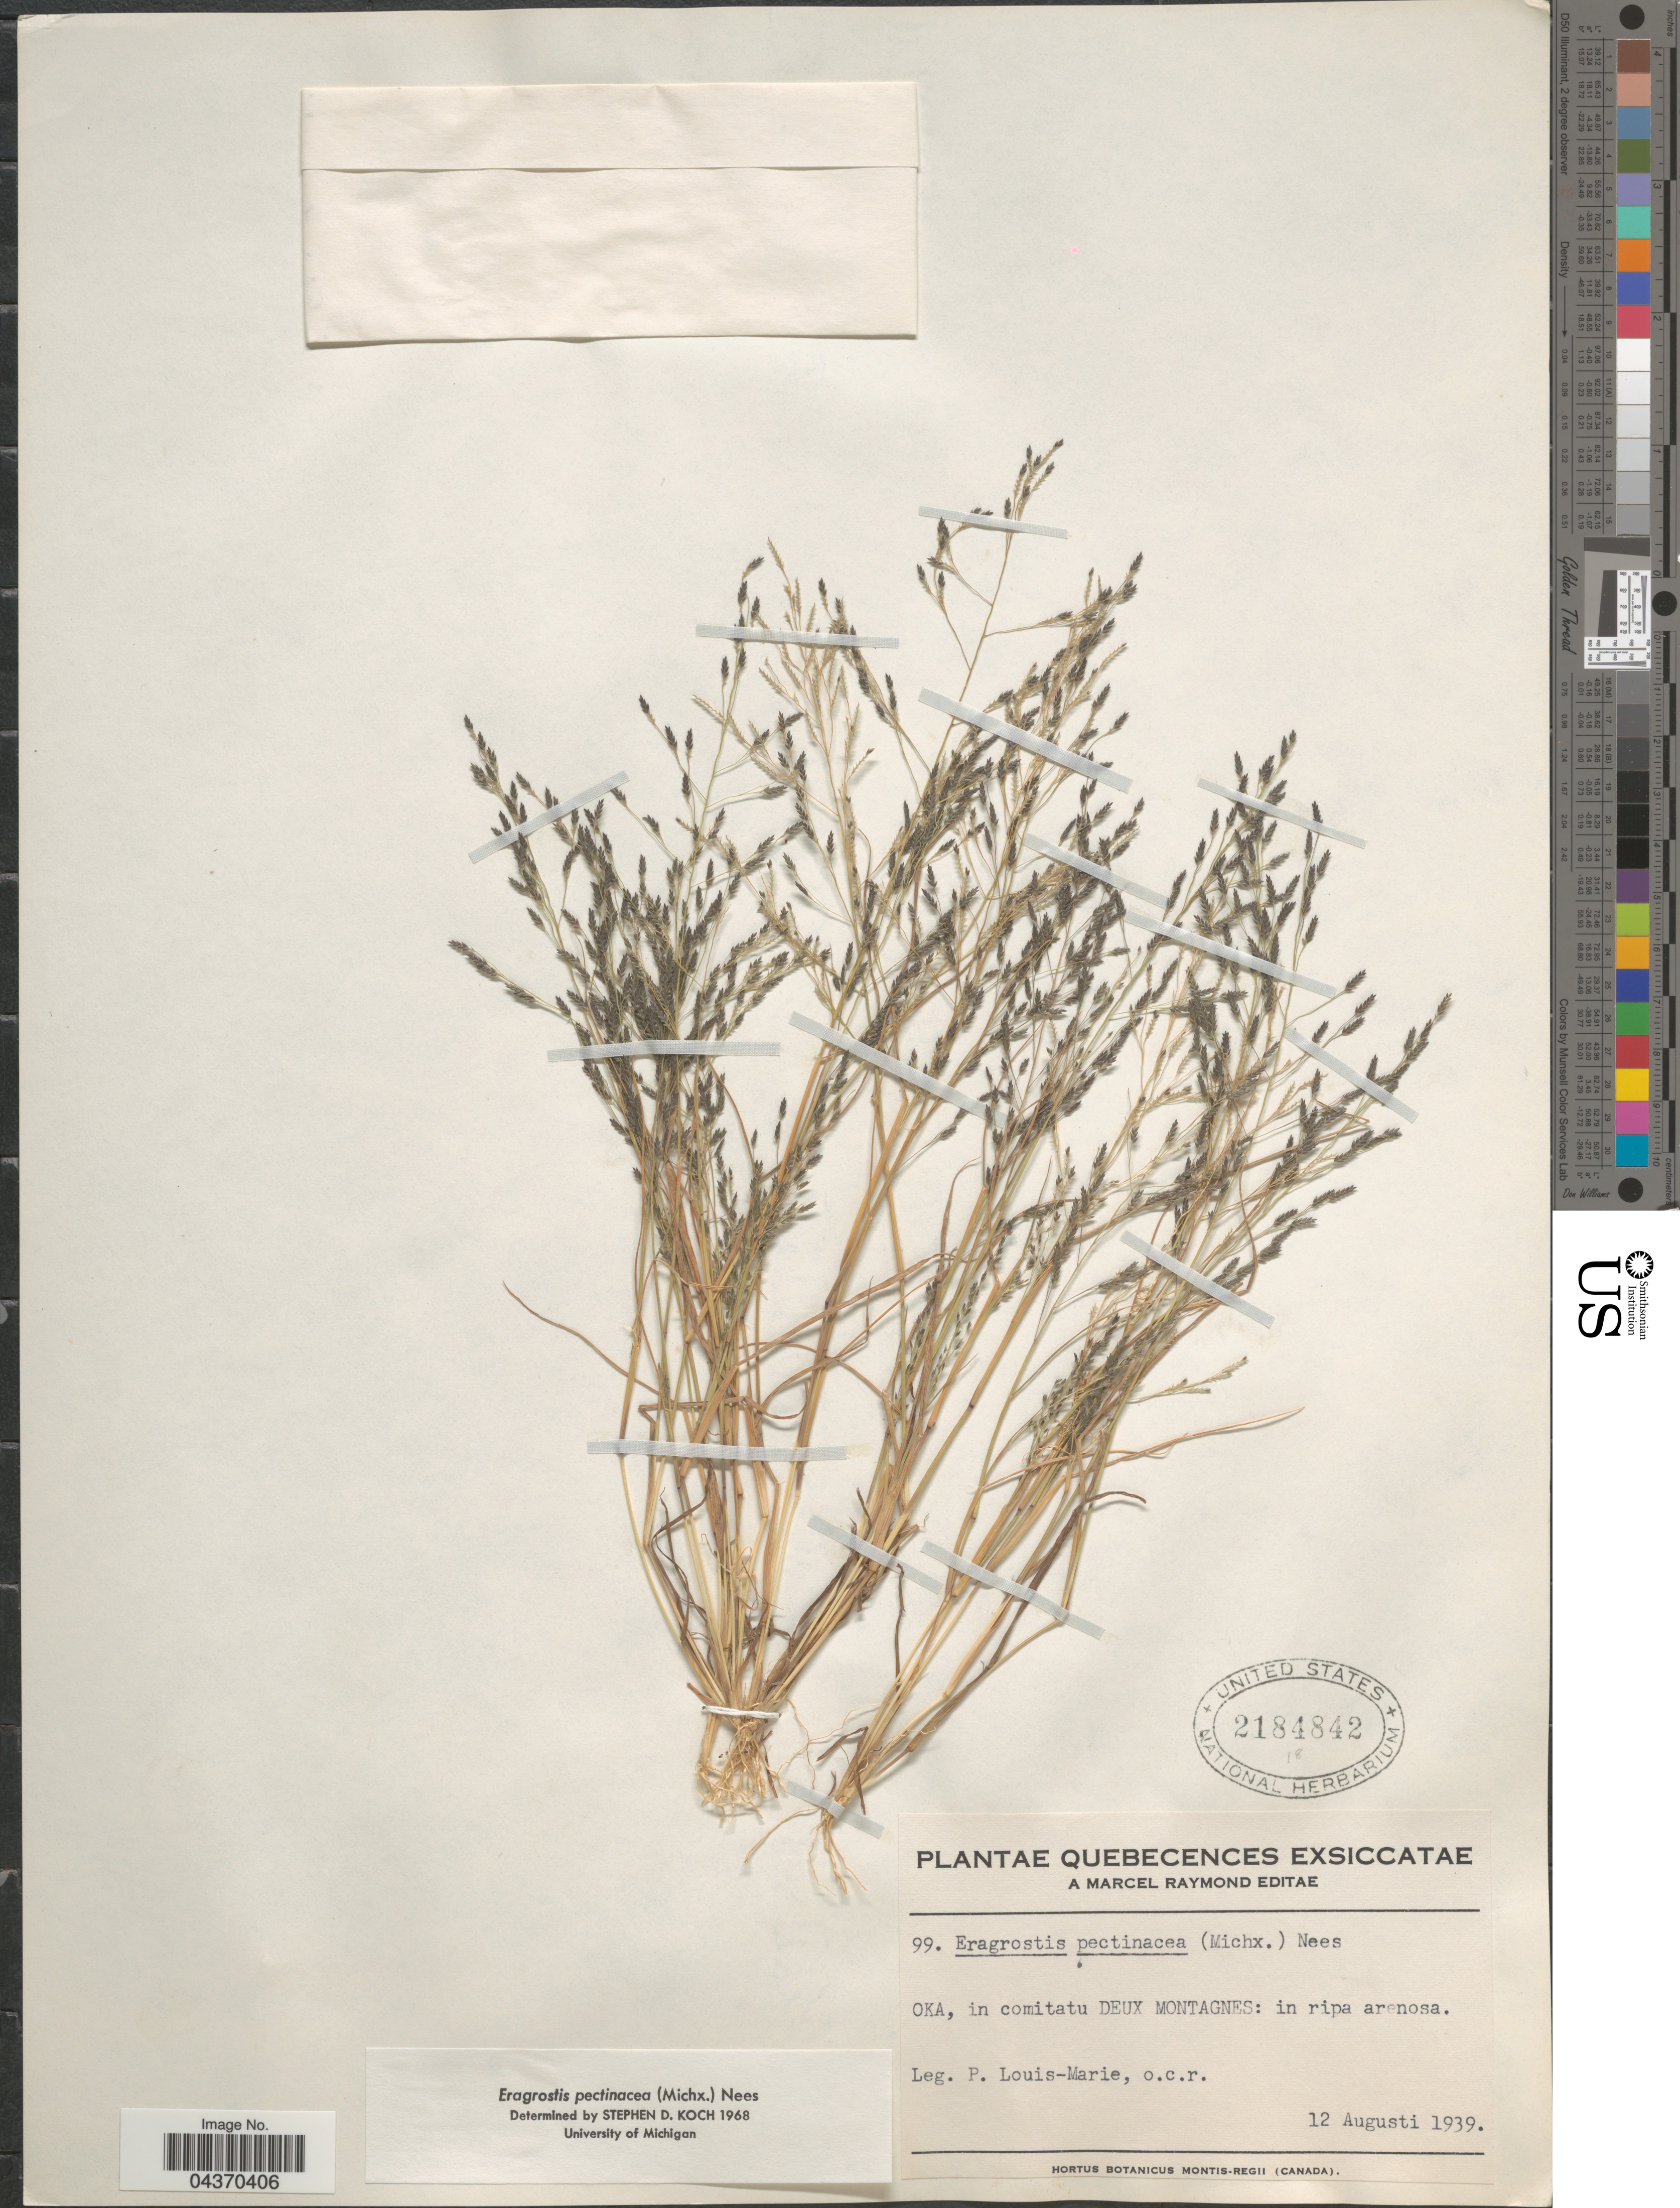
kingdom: Plantae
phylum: Tracheophyta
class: Liliopsida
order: Poales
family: Poaceae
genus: Eragrostis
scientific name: Eragrostis pectinacea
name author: (Michx.) Nees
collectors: L.-M. LaLonde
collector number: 99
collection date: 1939-08-12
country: Canada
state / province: Quebec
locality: Quebecences. Oka, in comitatu Deux Montagnes: in ripa arenosa.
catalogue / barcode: US 2184842